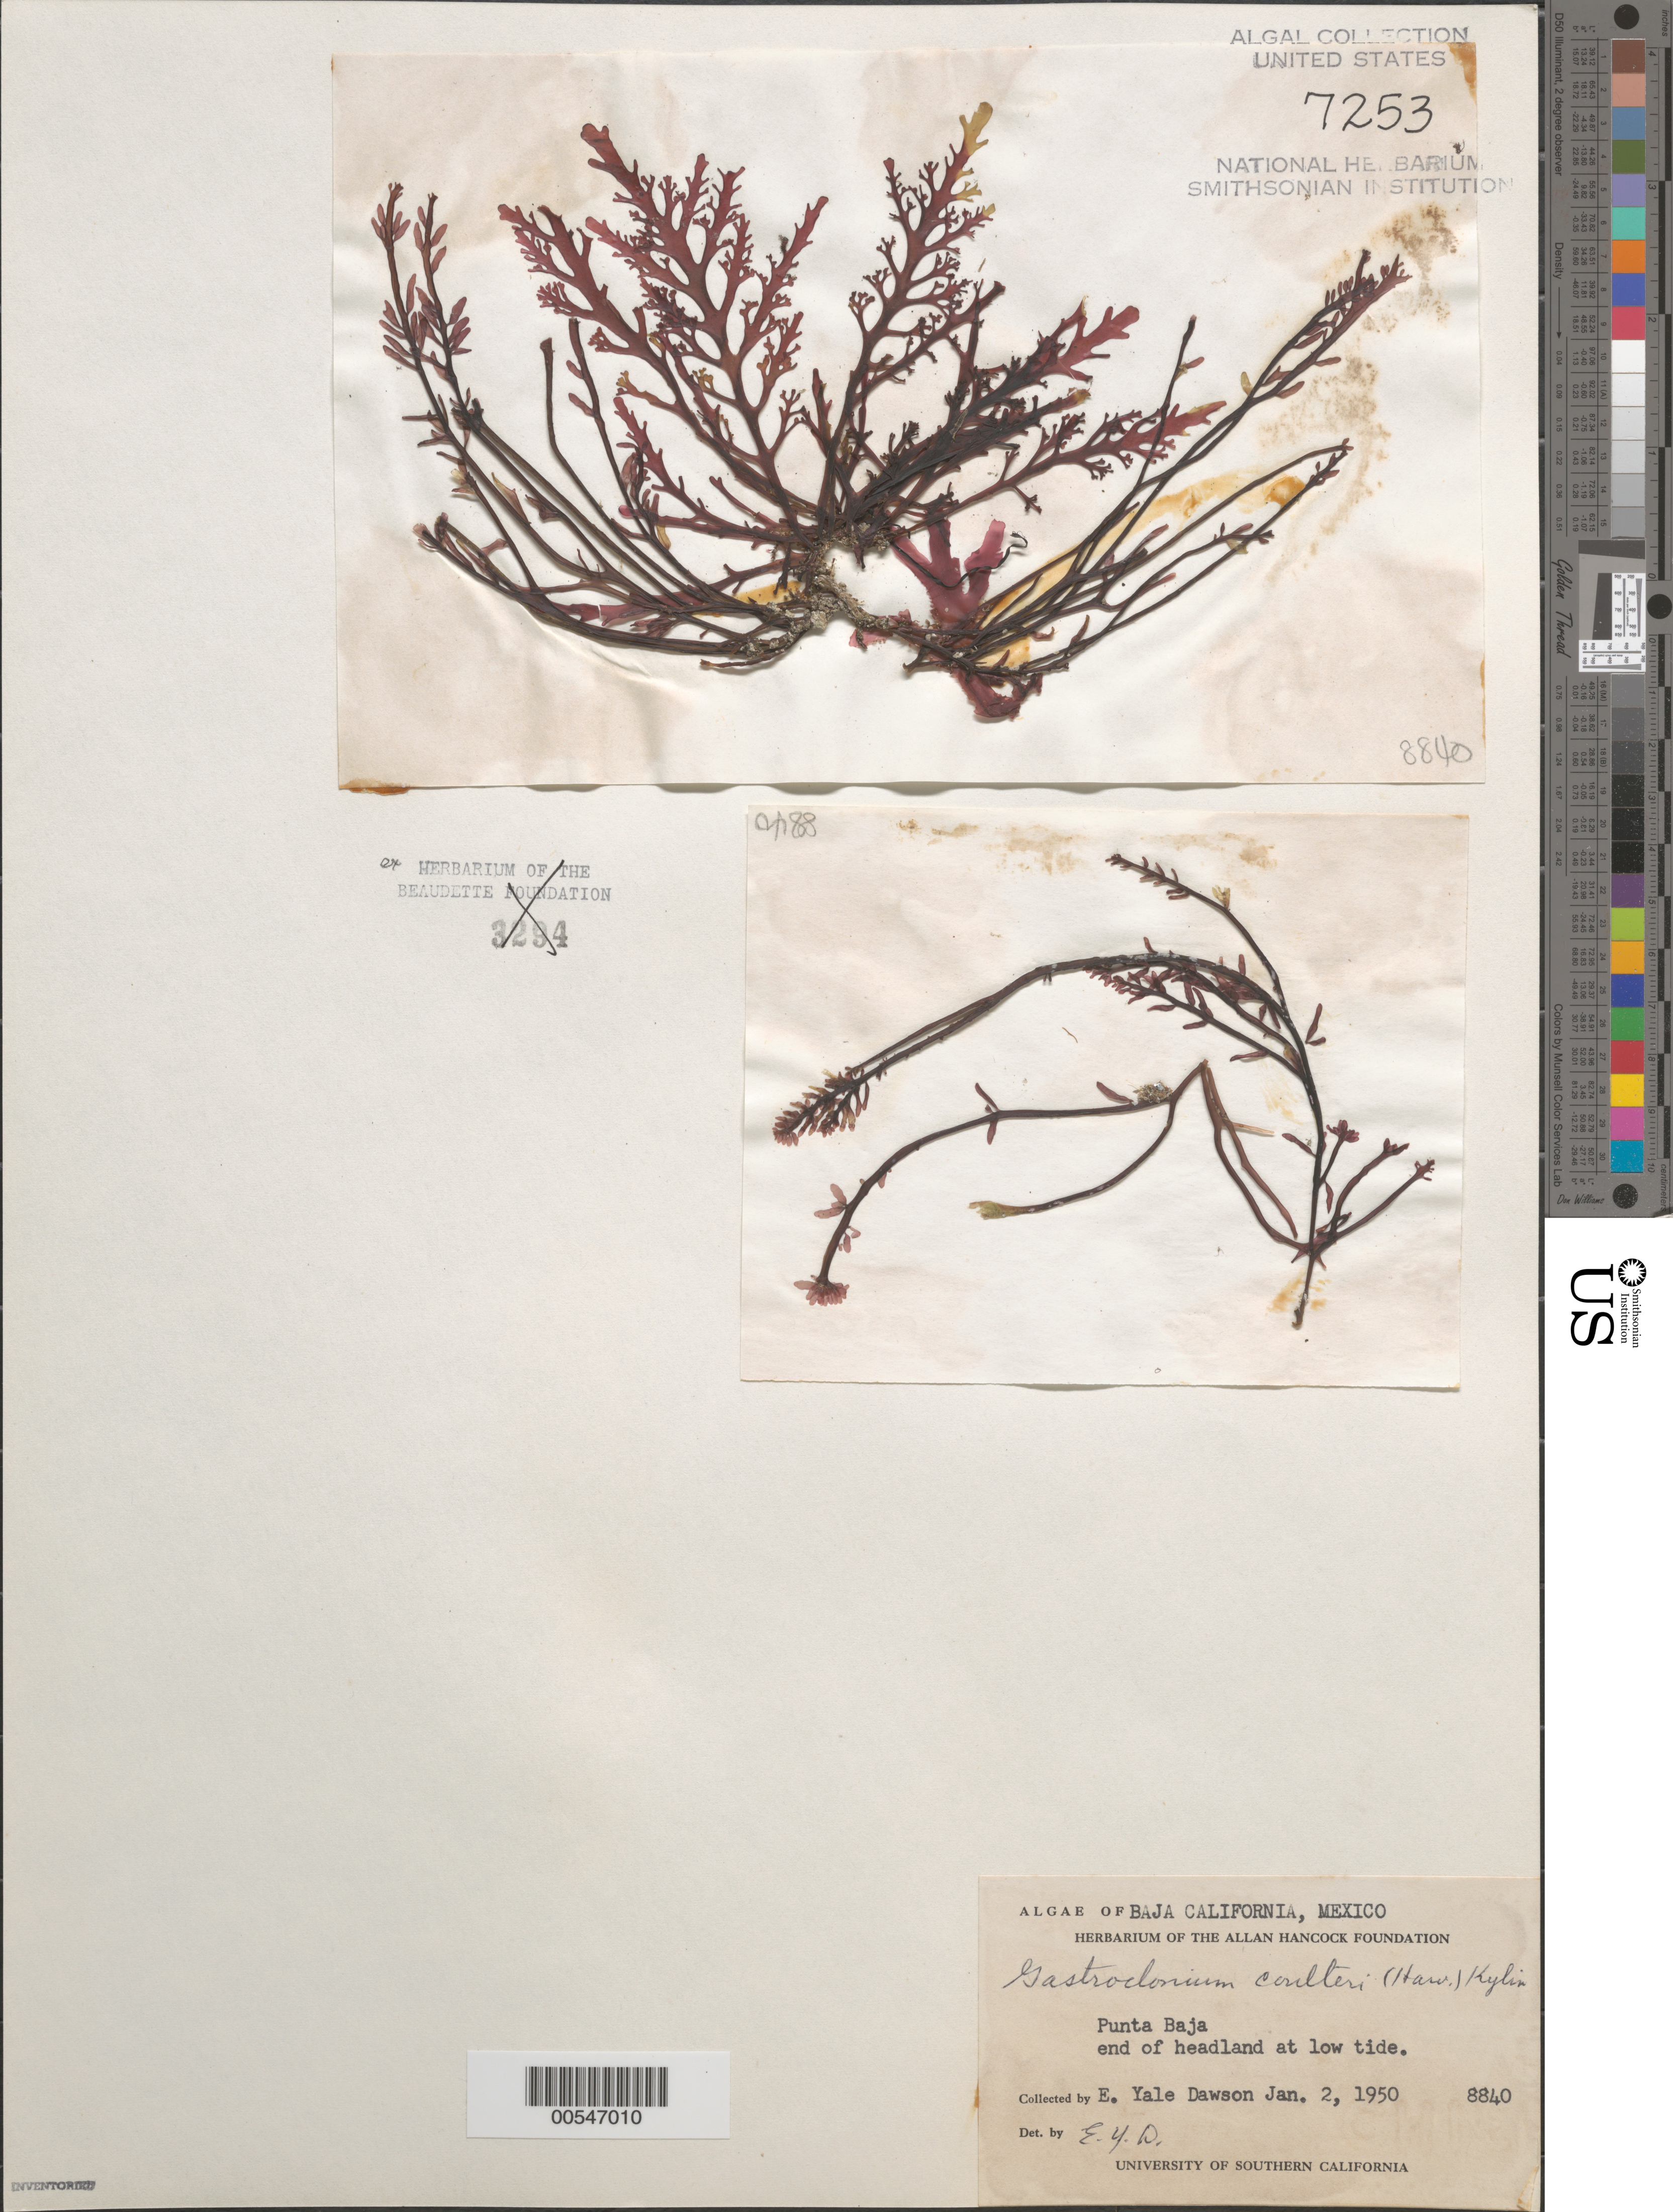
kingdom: Plantae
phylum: Rhodophyta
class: Florideophyceae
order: Rhodymeniales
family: Champiaceae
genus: Neogastroclonium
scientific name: Neogastroclonium subarticulatum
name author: (Turner) L. Le Gall et al.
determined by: Algae name updating Project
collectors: E. Y. Dawson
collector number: EYD 8840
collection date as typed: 02 Jan 1950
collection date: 1950-01-02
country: Mexico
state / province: Baja California Norte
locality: Punta Baja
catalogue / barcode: US 7253